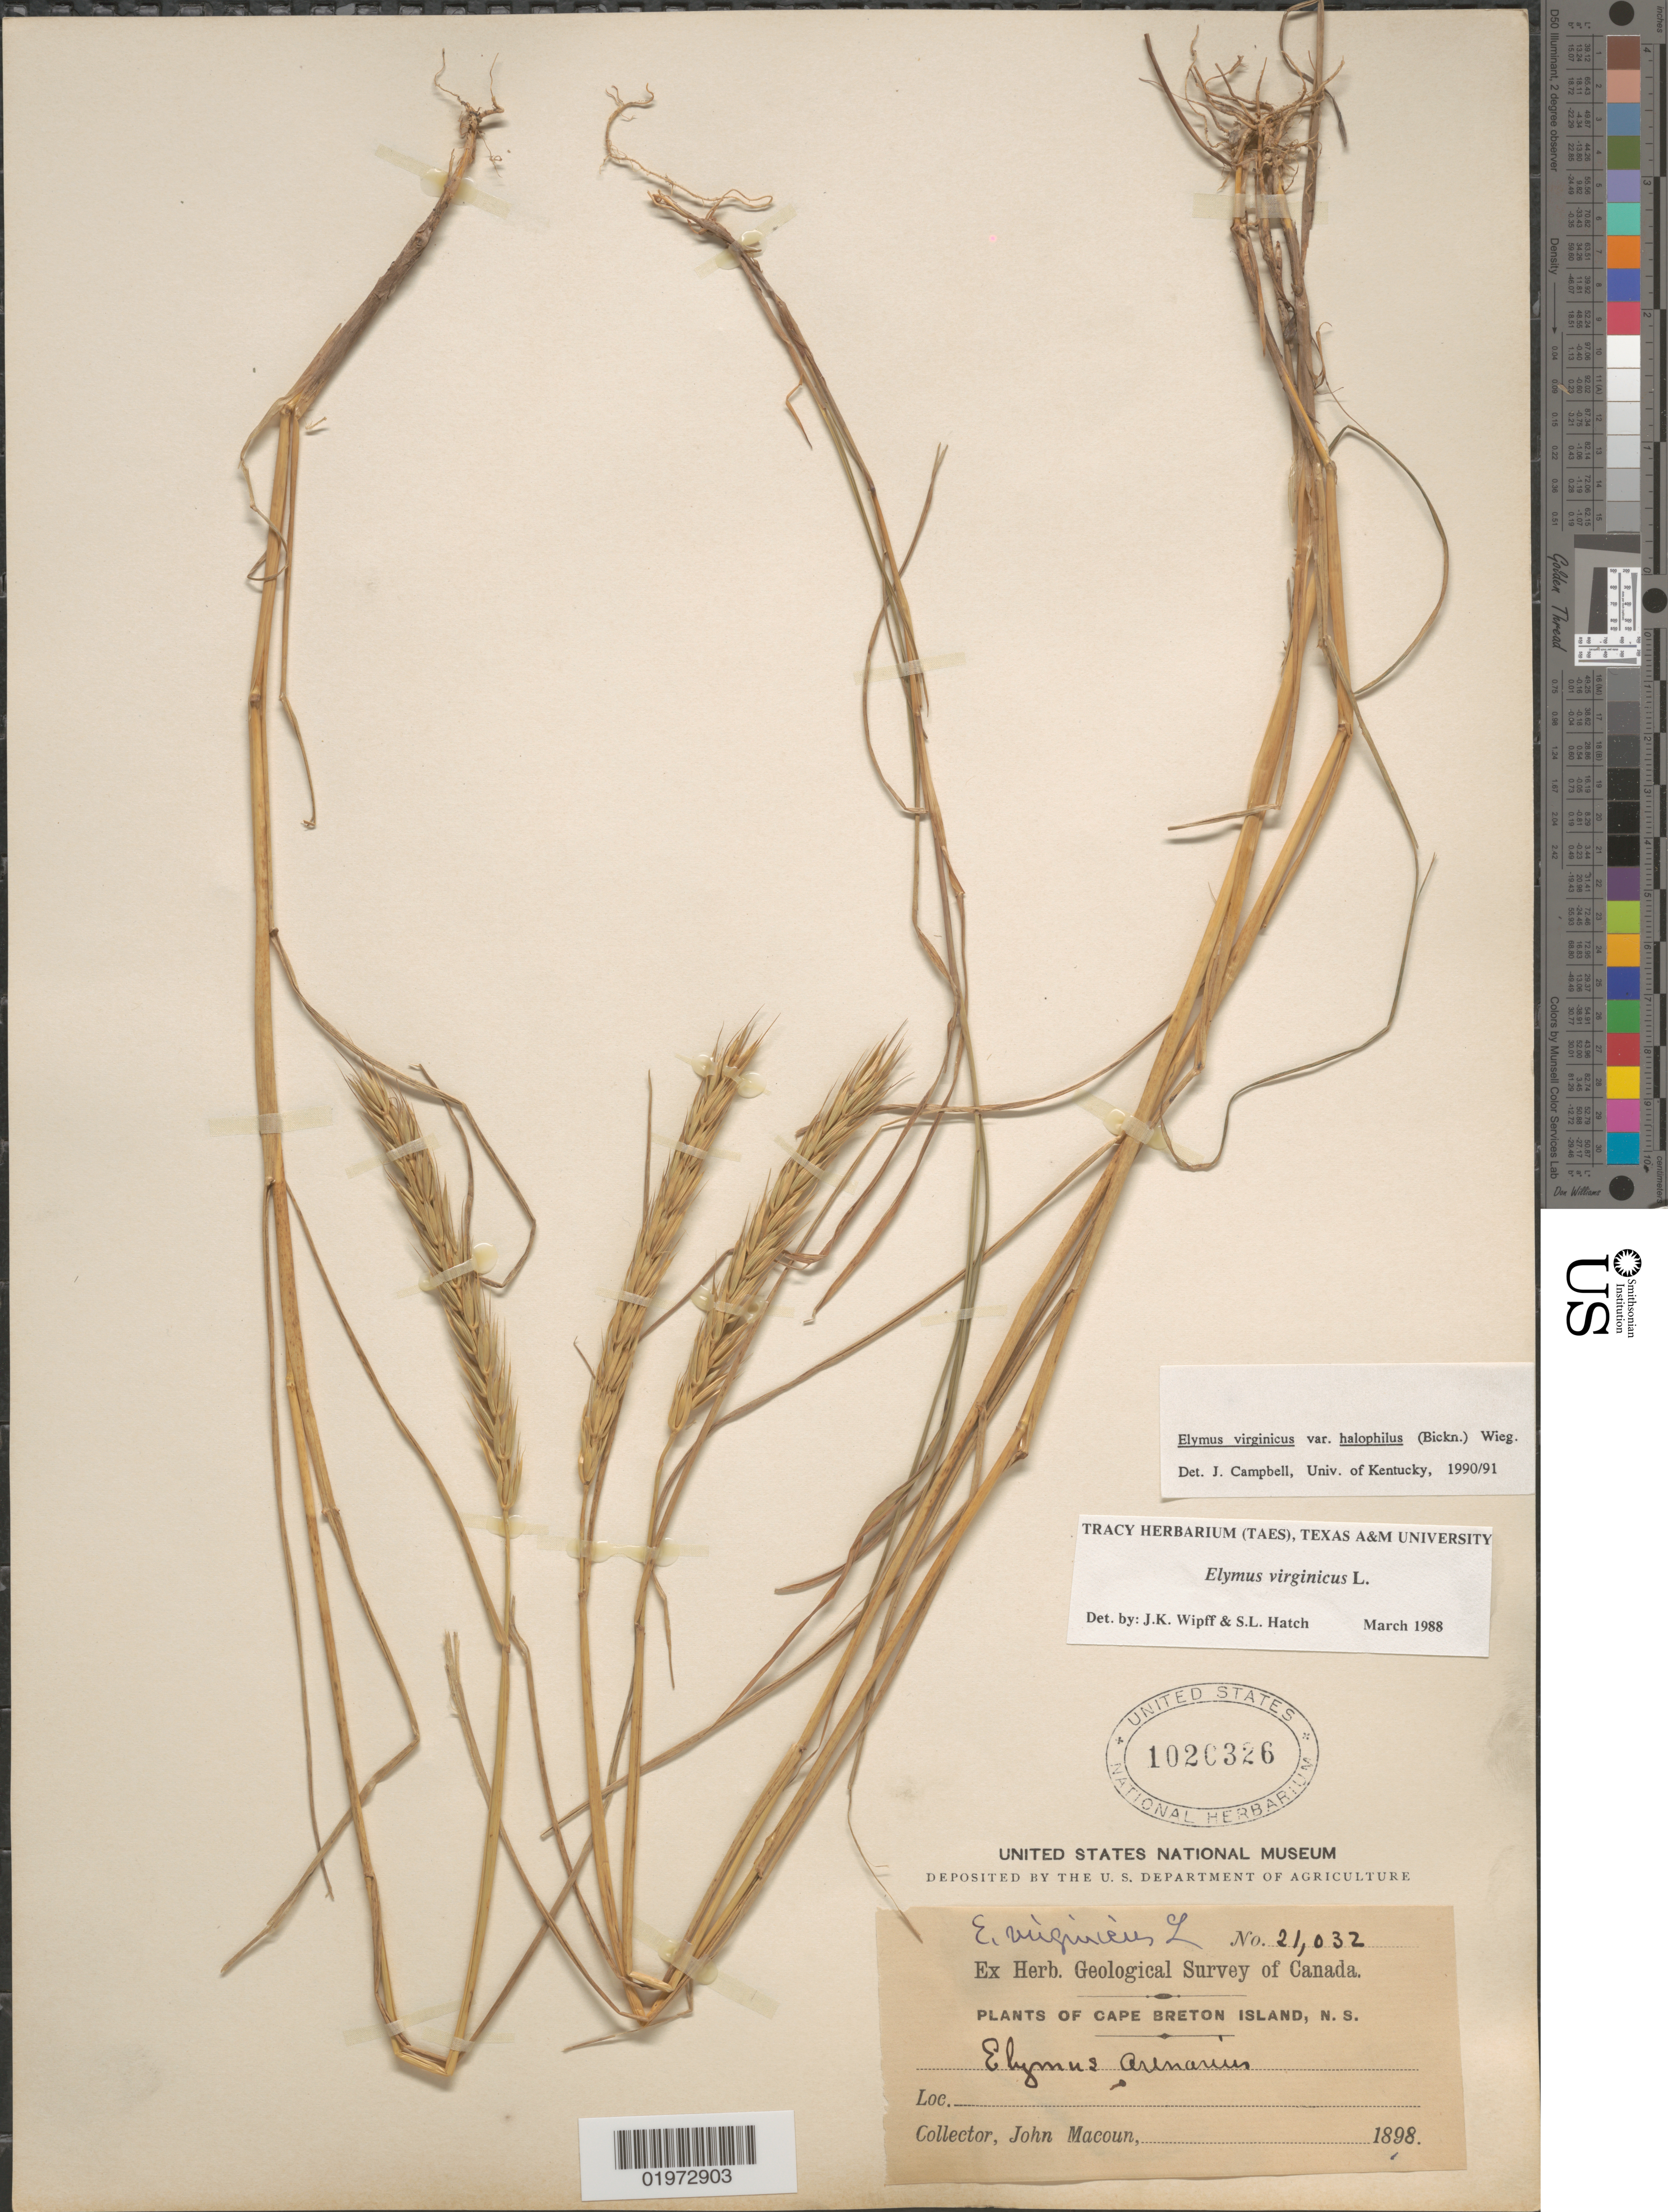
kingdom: Plantae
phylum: Tracheophyta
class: Liliopsida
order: Poales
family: Poaceae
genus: Elymus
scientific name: Elymus virginicus var. halophilus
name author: L.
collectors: J. Macoun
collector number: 21032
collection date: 1898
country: Canada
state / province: Nova Scotia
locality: Herb. Geological Survey of Canada. Cape Breton Island.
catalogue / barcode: US 1020326